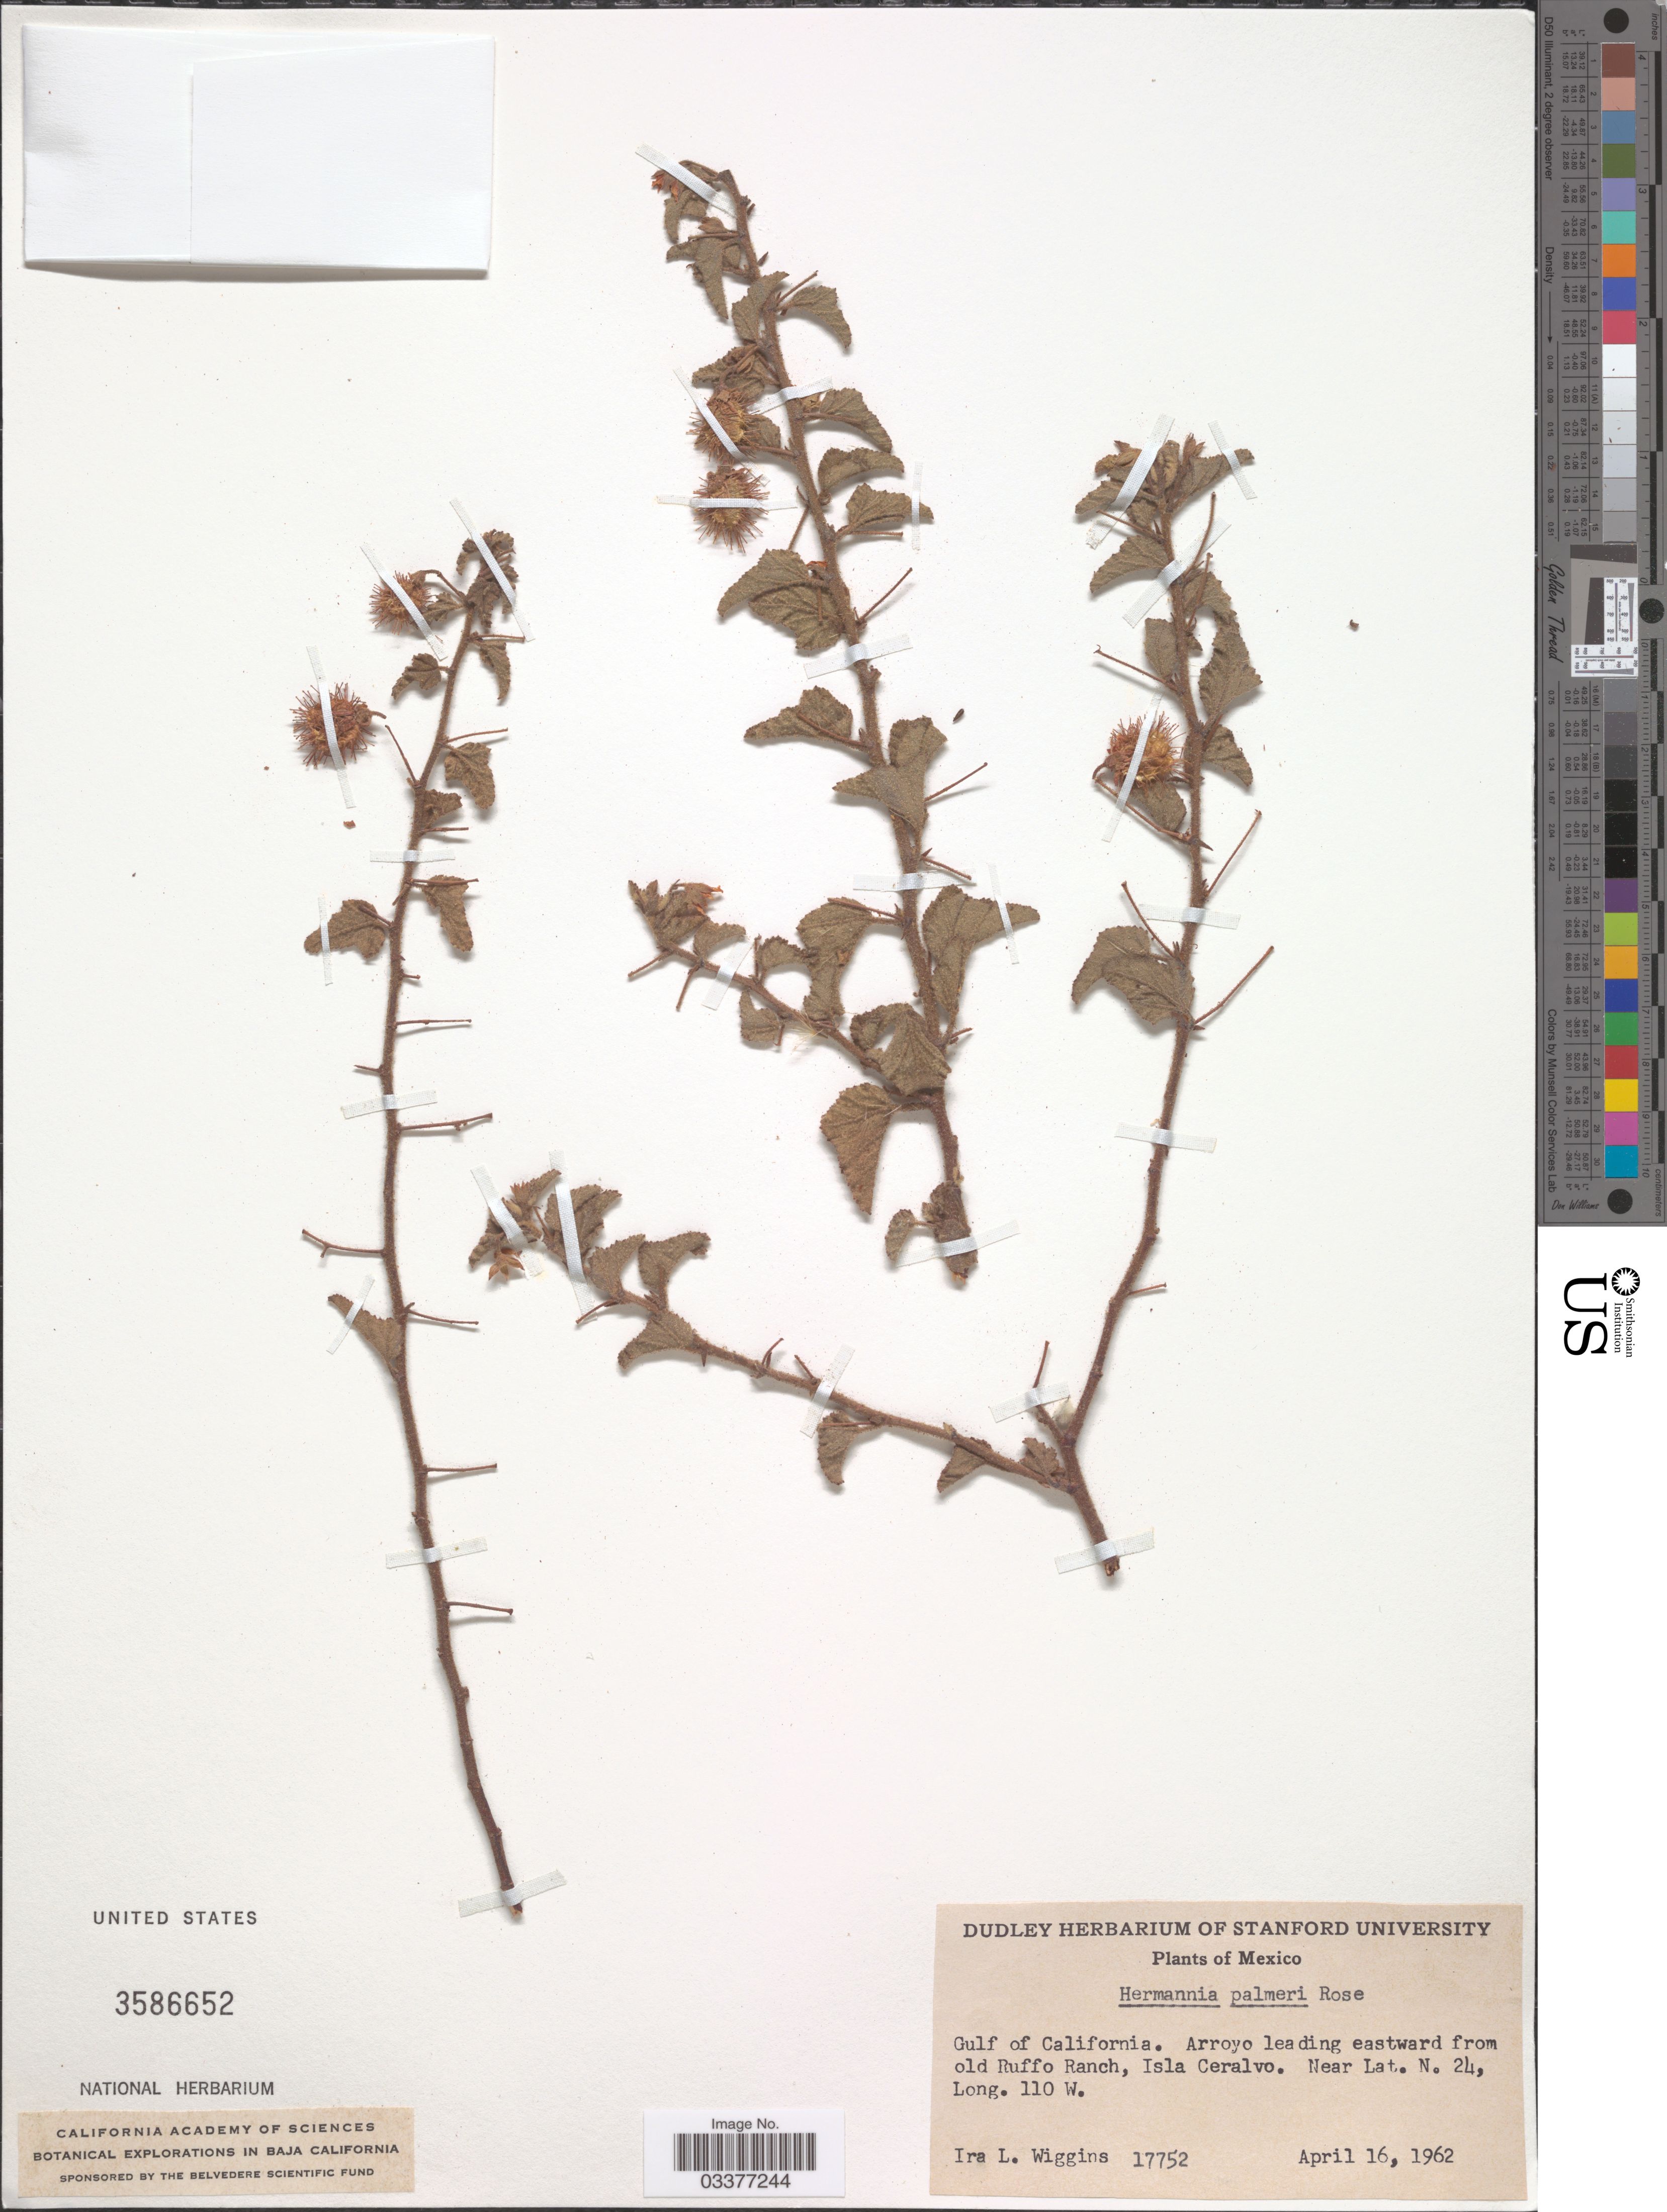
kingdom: Plantae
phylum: Tracheophyta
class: Magnoliopsida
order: Malvales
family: Malvaceae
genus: Hermannia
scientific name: Hermannia palmeri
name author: Rose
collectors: I. L. Wiggins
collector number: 17752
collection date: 1962-04-16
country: Mexico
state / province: Baja California Sur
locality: Gulf of California. Arroyo leading eastward from old Ruffo Ranch, Isla Ceralvo.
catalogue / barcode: US 3586652